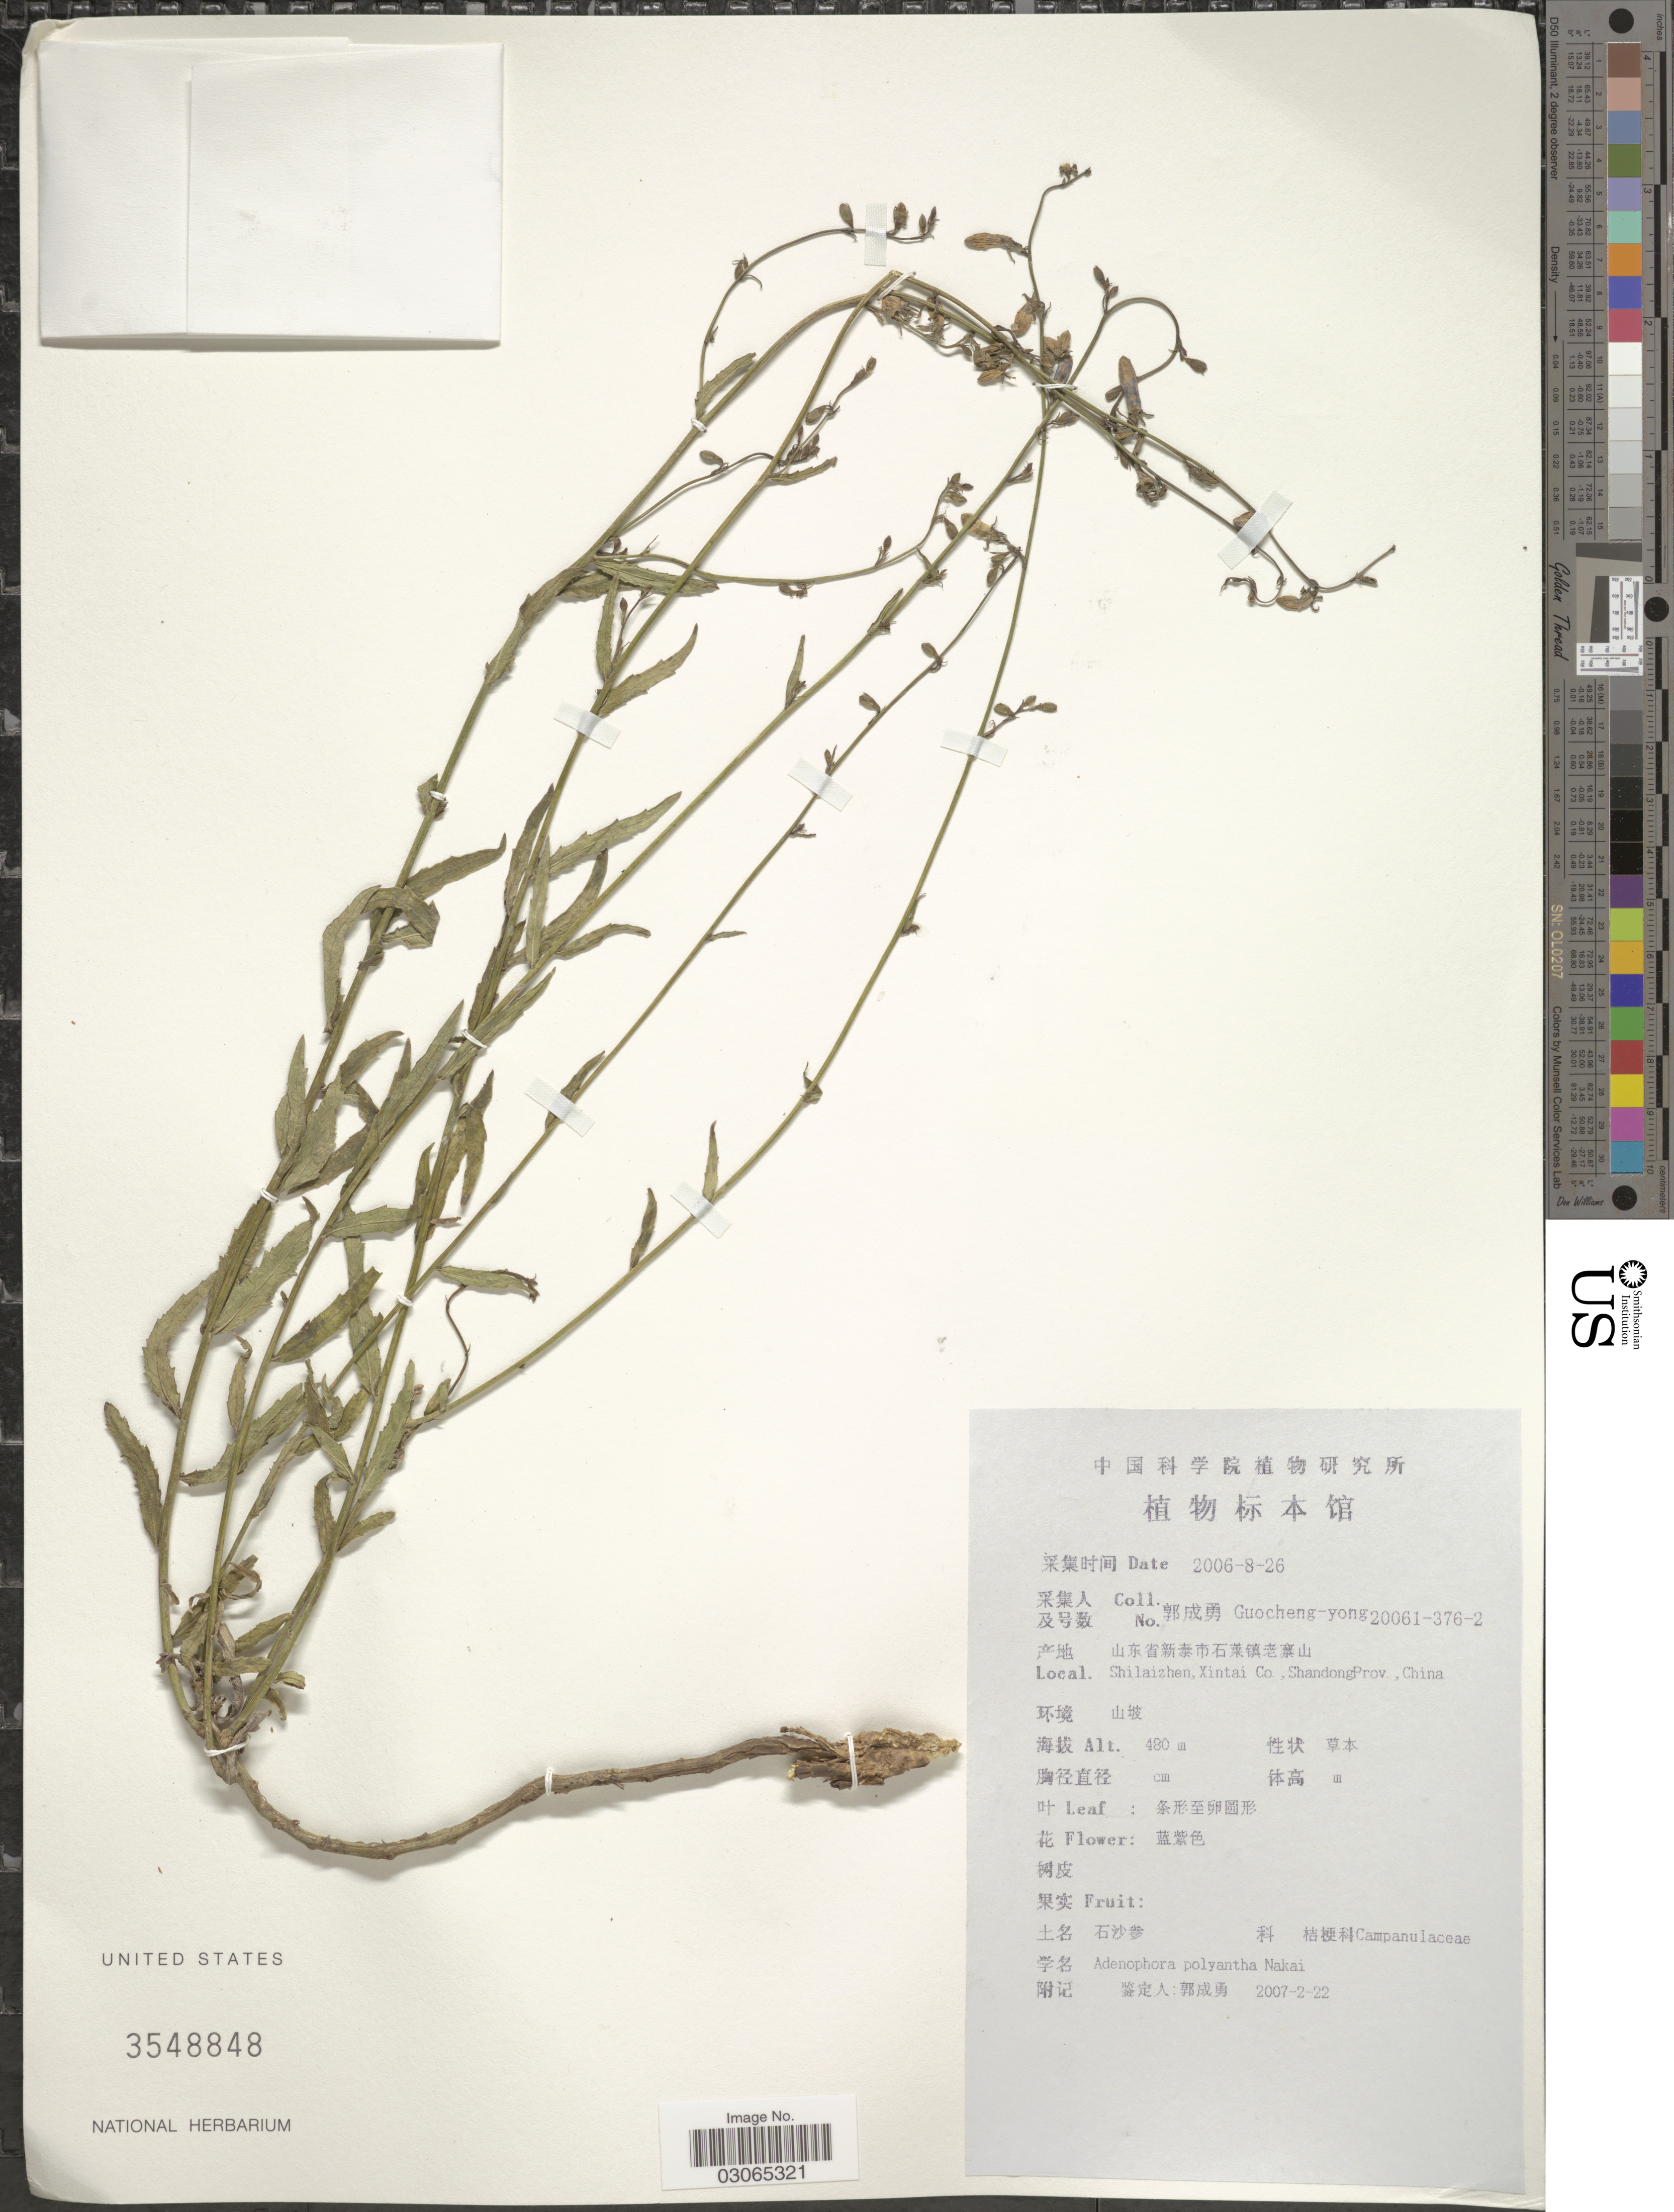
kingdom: Plantae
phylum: Tracheophyta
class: Magnoliopsida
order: Asterales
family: Campanulaceae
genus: Adenophora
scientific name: Adenophora polyantha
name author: Nakai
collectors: Guo cheng-yong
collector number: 20061-376-2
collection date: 2006-08-26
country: China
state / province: Shandong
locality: Shilaizhen, Xintai Co.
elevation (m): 480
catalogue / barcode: US 3548848